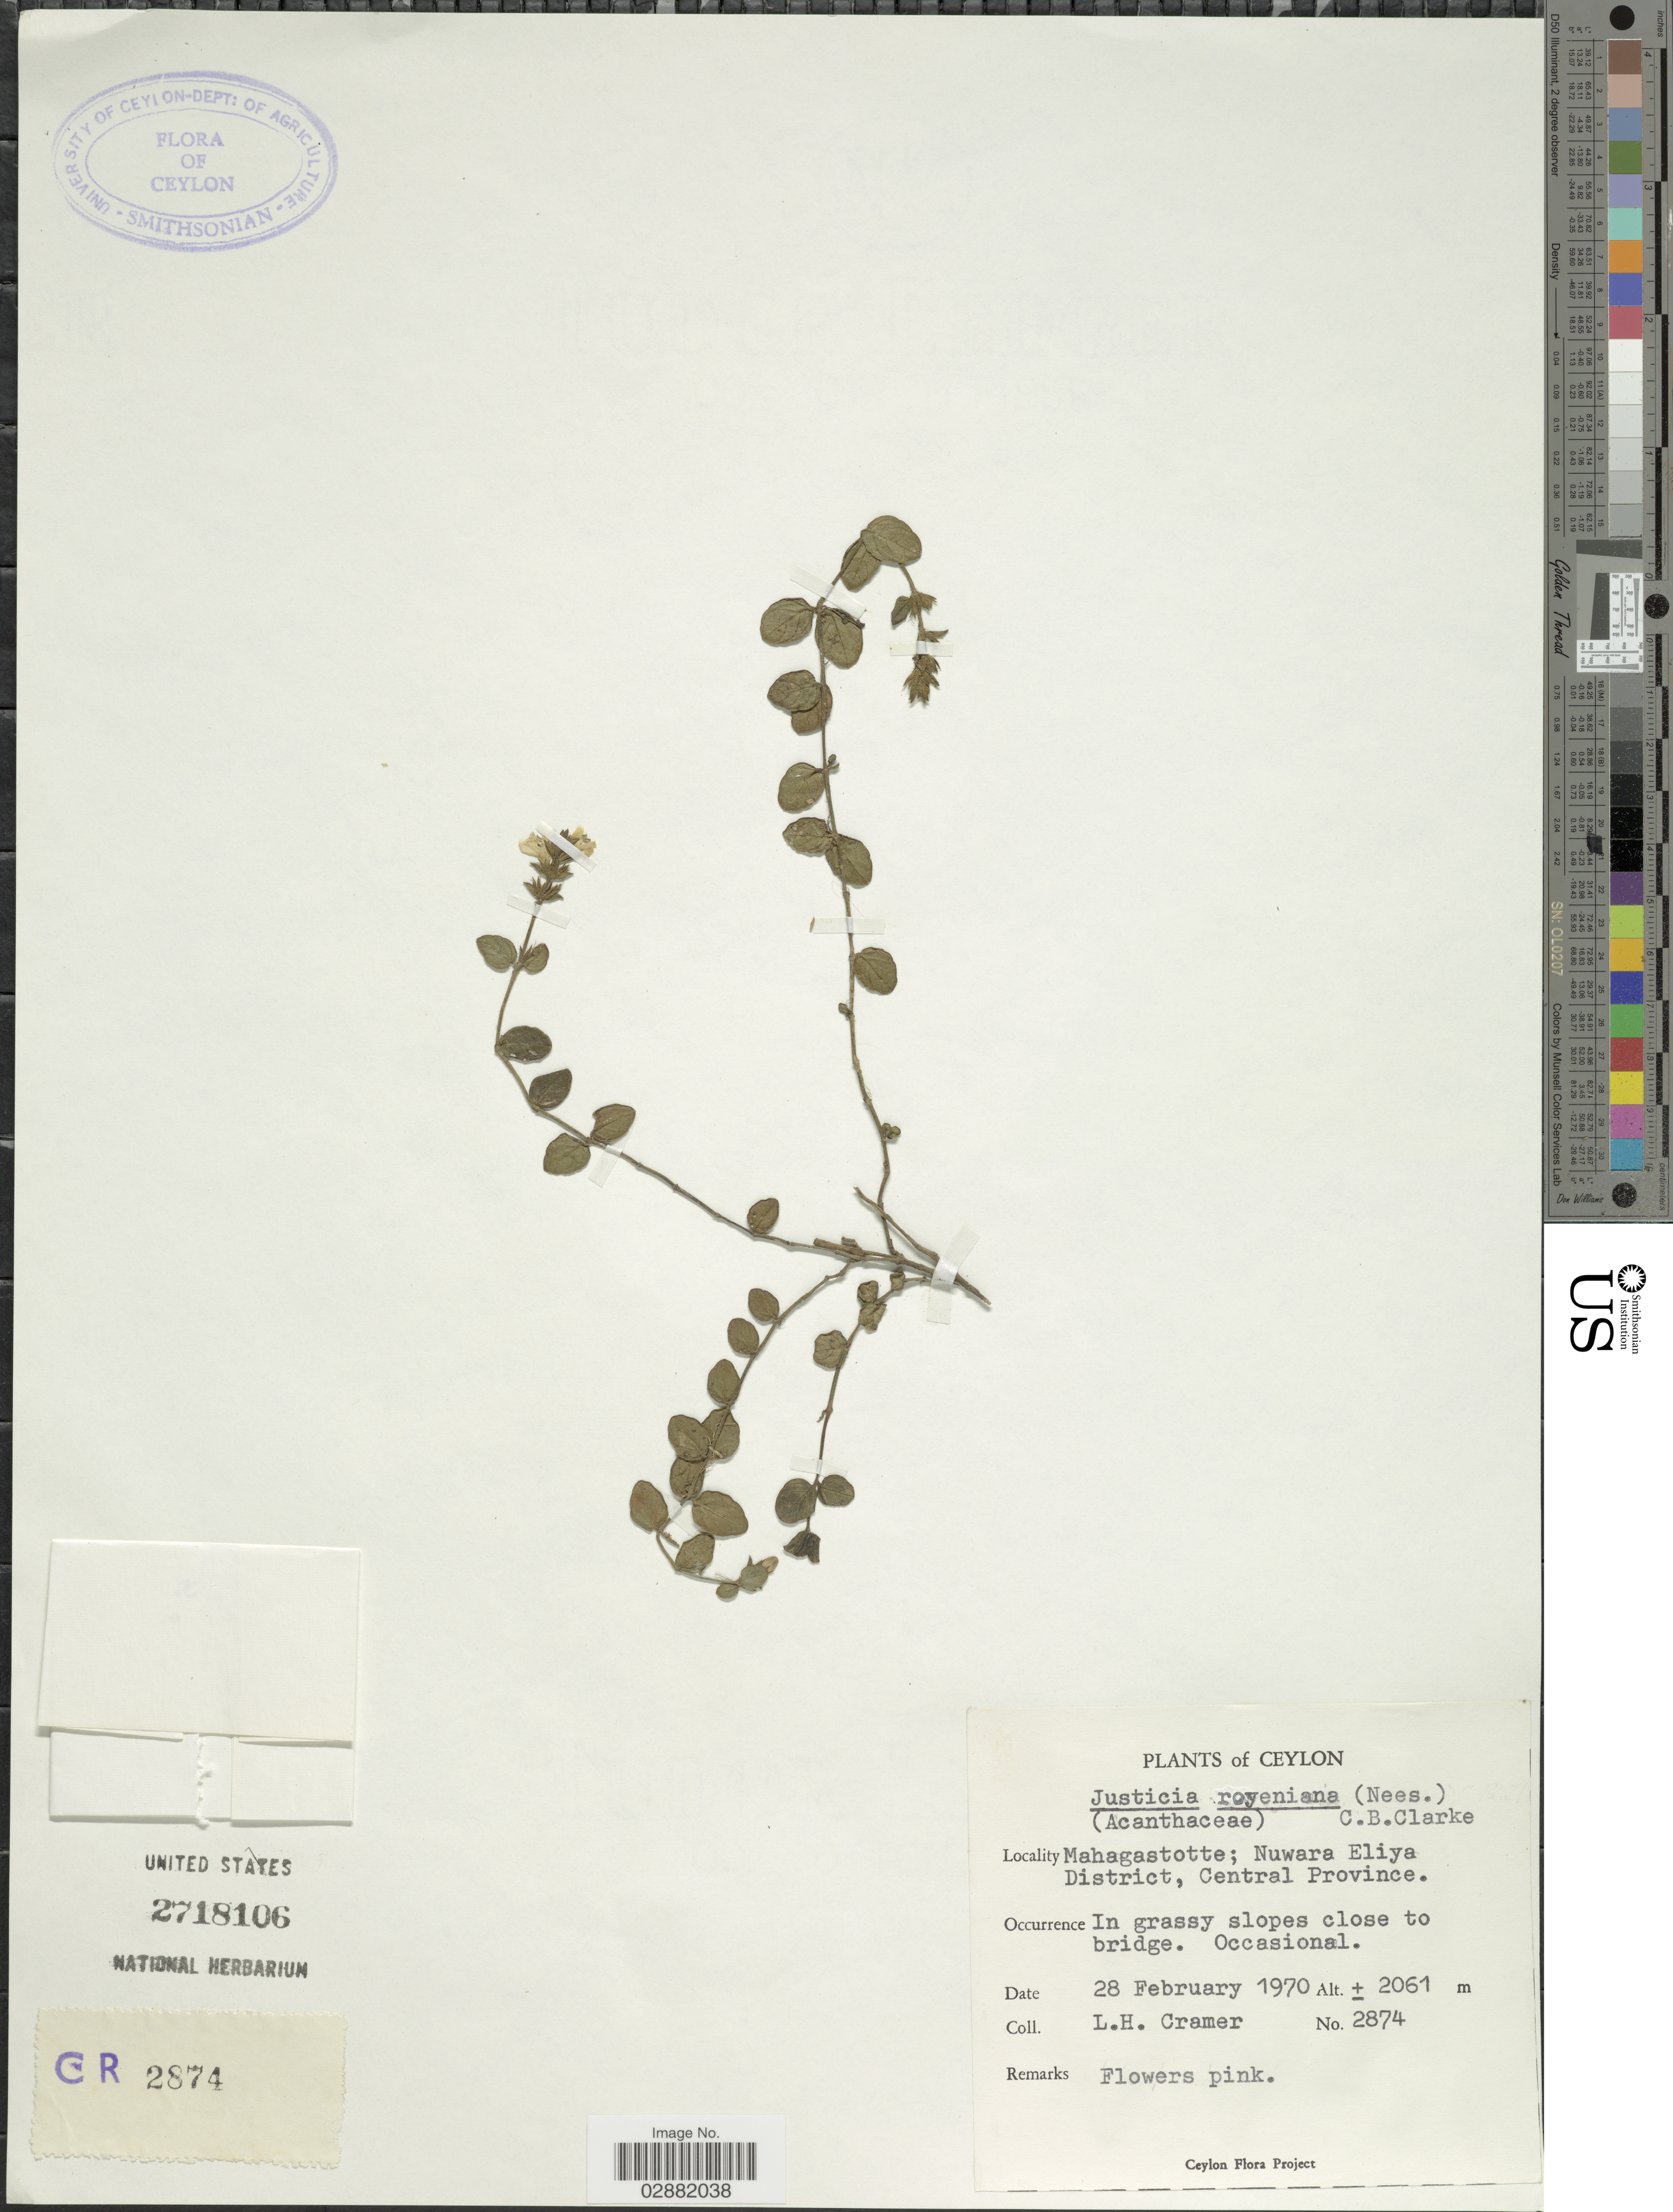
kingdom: Plantae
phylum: Tracheophyta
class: Magnoliopsida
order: Lamiales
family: Acanthaceae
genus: Justicia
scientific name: Justicia royeniana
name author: C.B. Clarke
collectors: L. H. Cramer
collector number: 2874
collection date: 1970-02-28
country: Sri Lanka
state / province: Central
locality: Ceylon, Mahagastotte, Nuwara Eliya District, In grassy slopes close to bridge.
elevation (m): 2061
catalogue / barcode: US 2718106